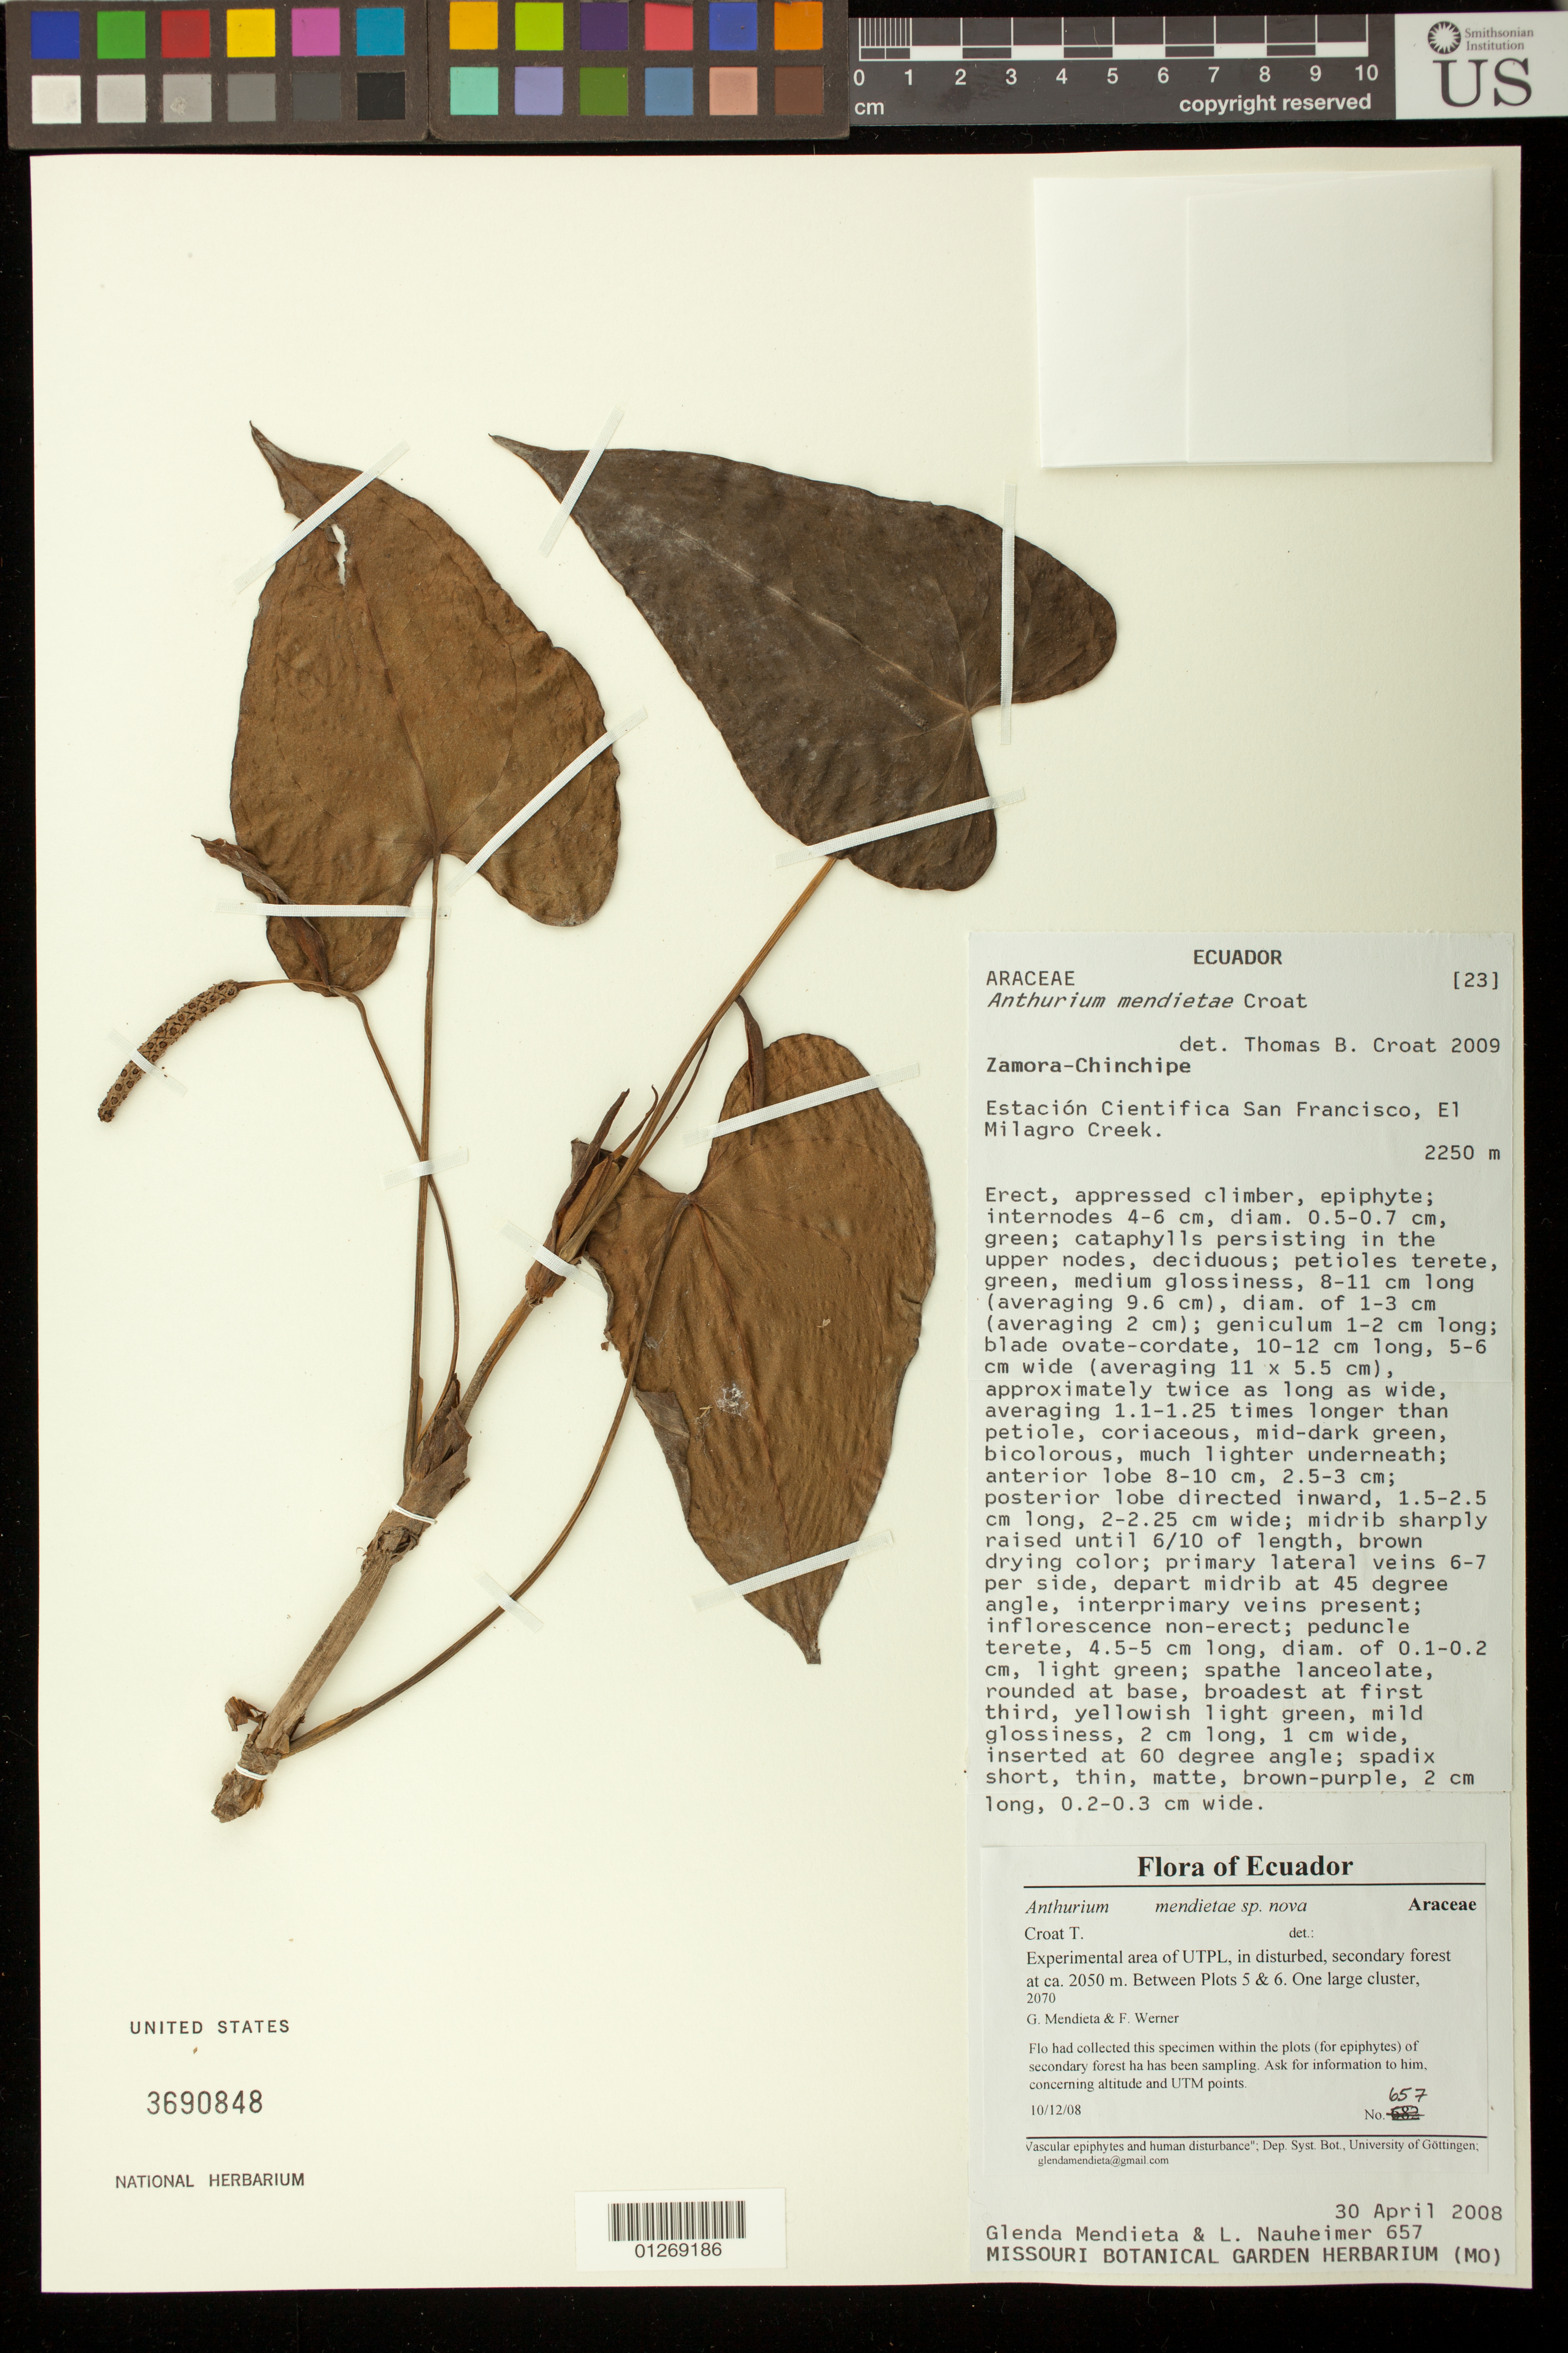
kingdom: Plantae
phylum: Tracheophyta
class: Liliopsida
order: Alismatales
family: Araceae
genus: Anthurium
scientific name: Anthurium mendietae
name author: Croat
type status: Isotype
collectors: G. Mendieta & L. Nauheimer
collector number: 657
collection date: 2008-04-30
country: Ecuador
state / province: Zamora-Chinchipe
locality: Estación Cientifica San Francisco, El Milagro Creek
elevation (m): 2250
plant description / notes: Specimen has 2 labels attached, with slightly conflicting data.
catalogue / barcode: US 3690848